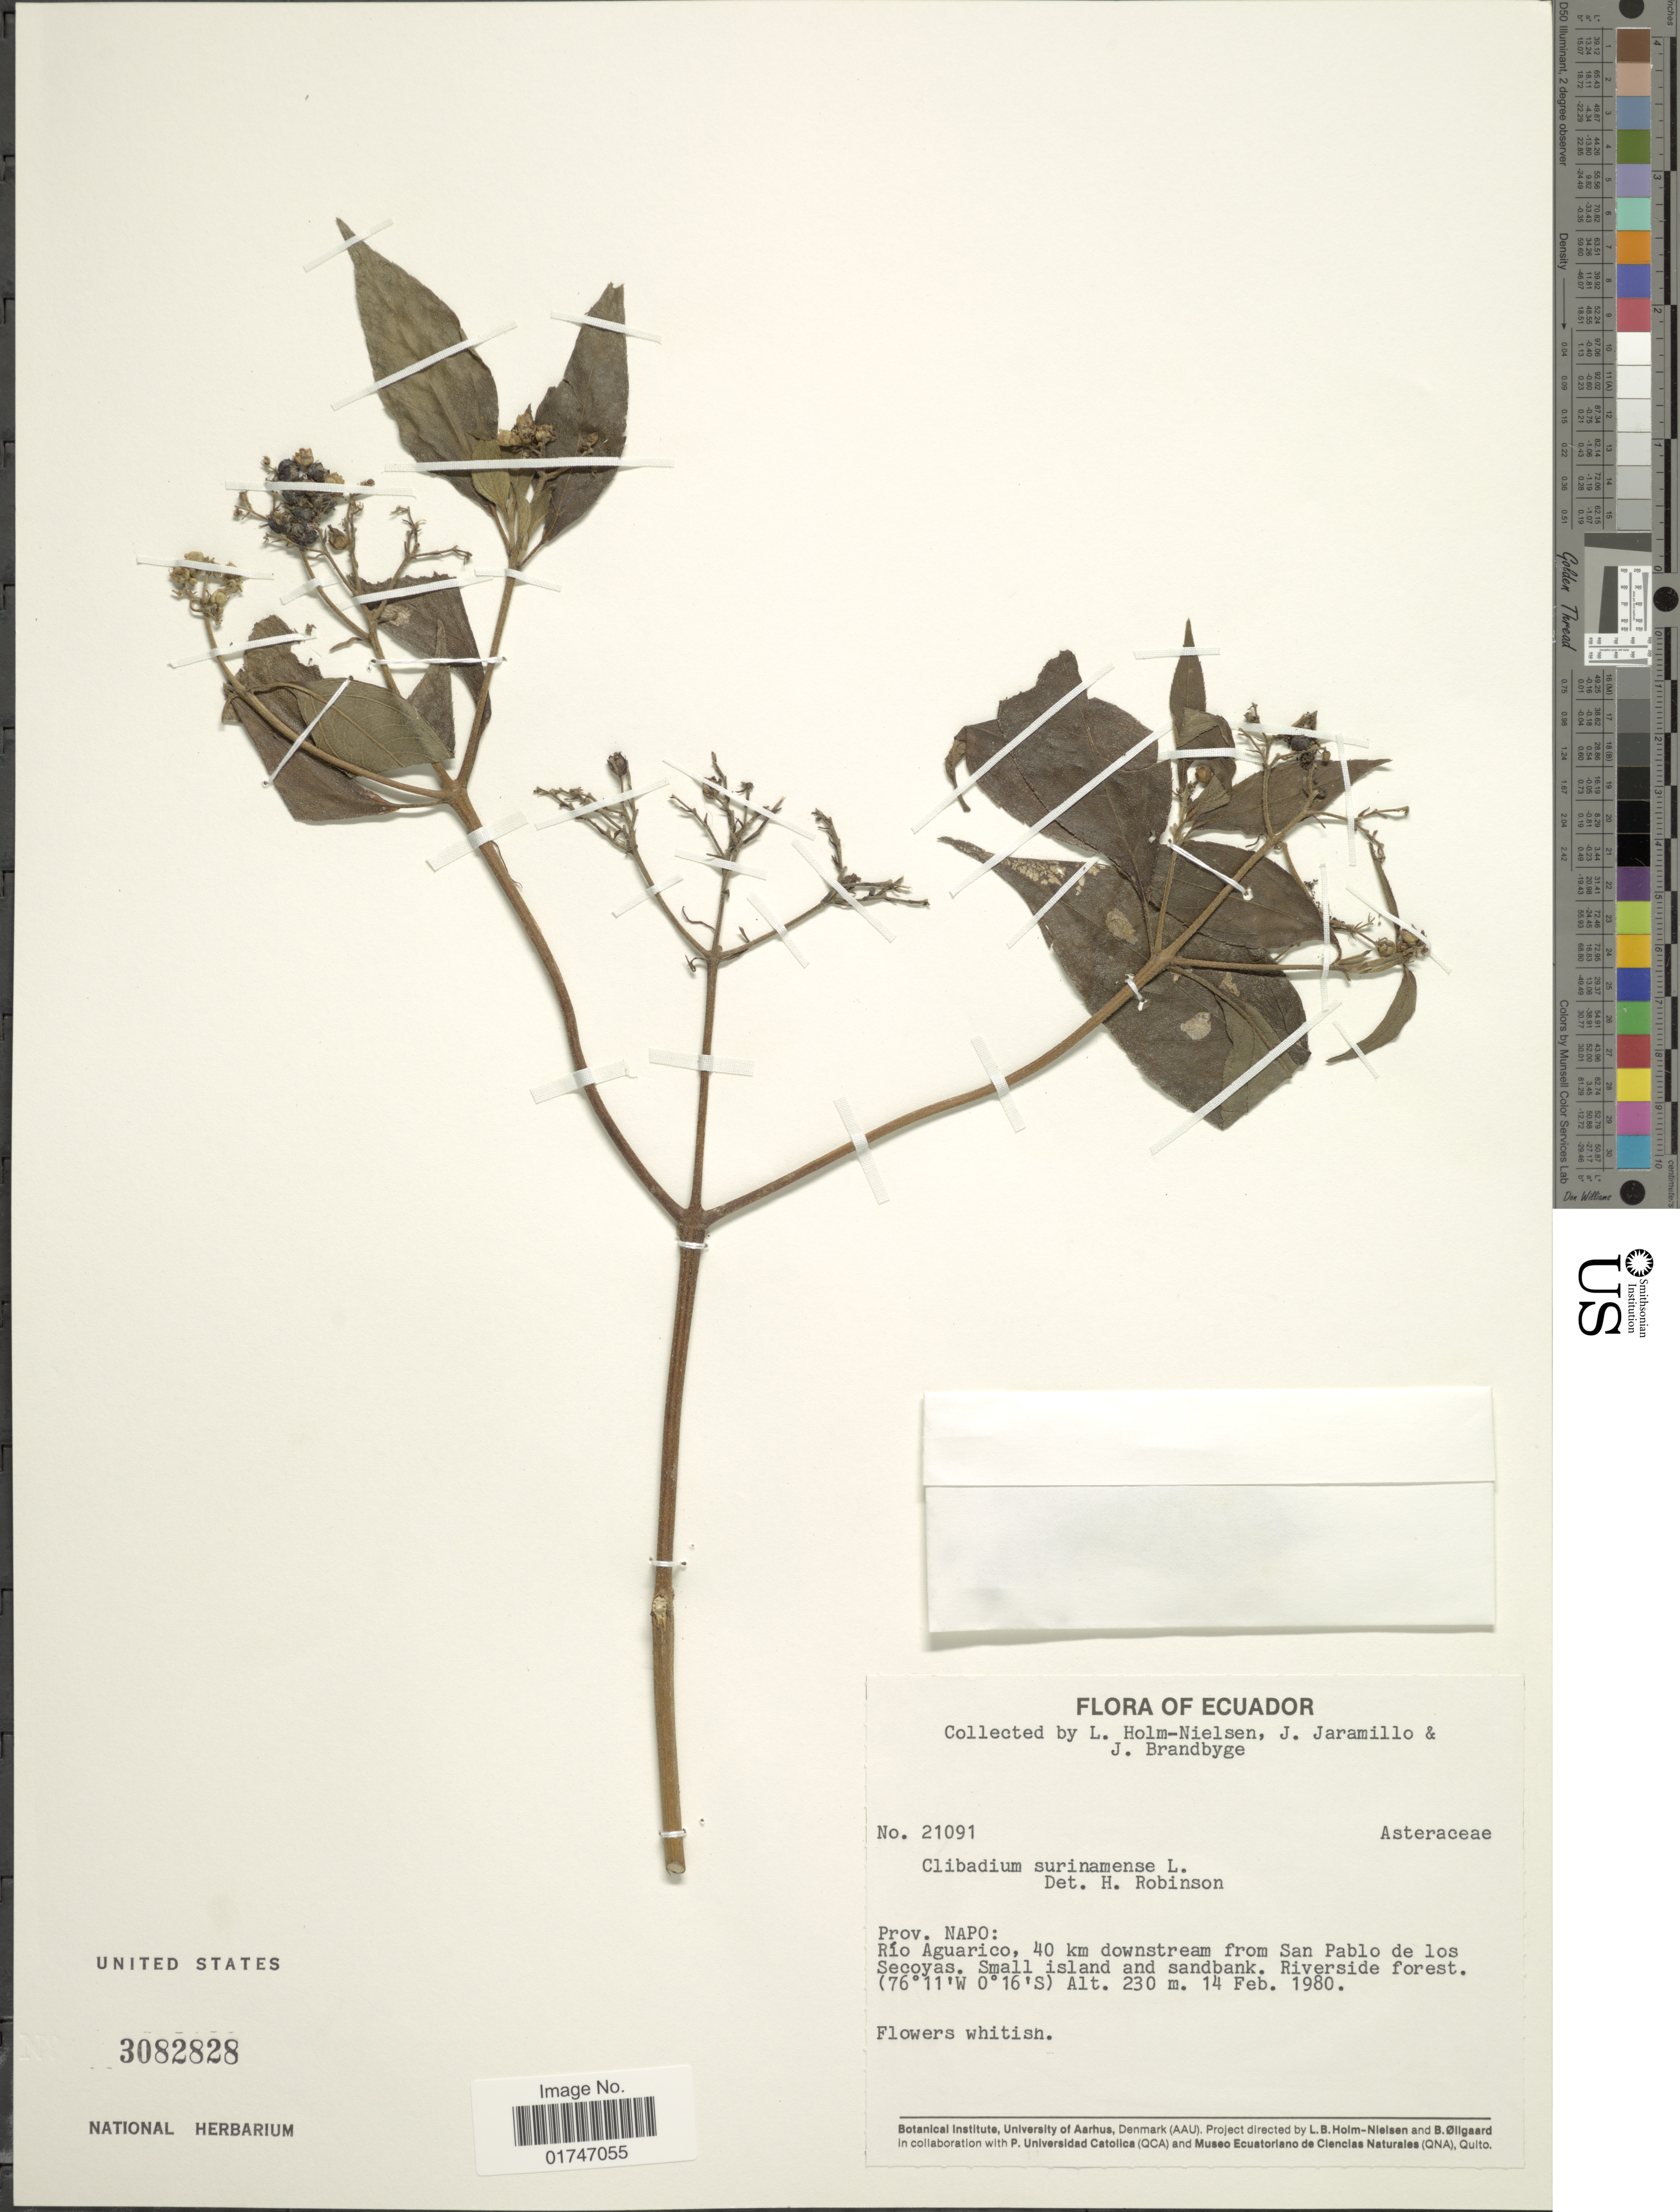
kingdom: Plantae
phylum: Tracheophyta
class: Magnoliopsida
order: Asterales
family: Asteraceae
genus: Clibadium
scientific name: Clibadium surinamense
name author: L.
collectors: L. B. Holm-Nielsen, J. Jaramillo & J. Brandbyge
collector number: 21091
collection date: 1980-02-14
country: Ecuador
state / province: Napo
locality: Prov. Napo: Río Aguarico, 40 km downstream from San Pablo de los Secoyas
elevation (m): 230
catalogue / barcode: US 3082828